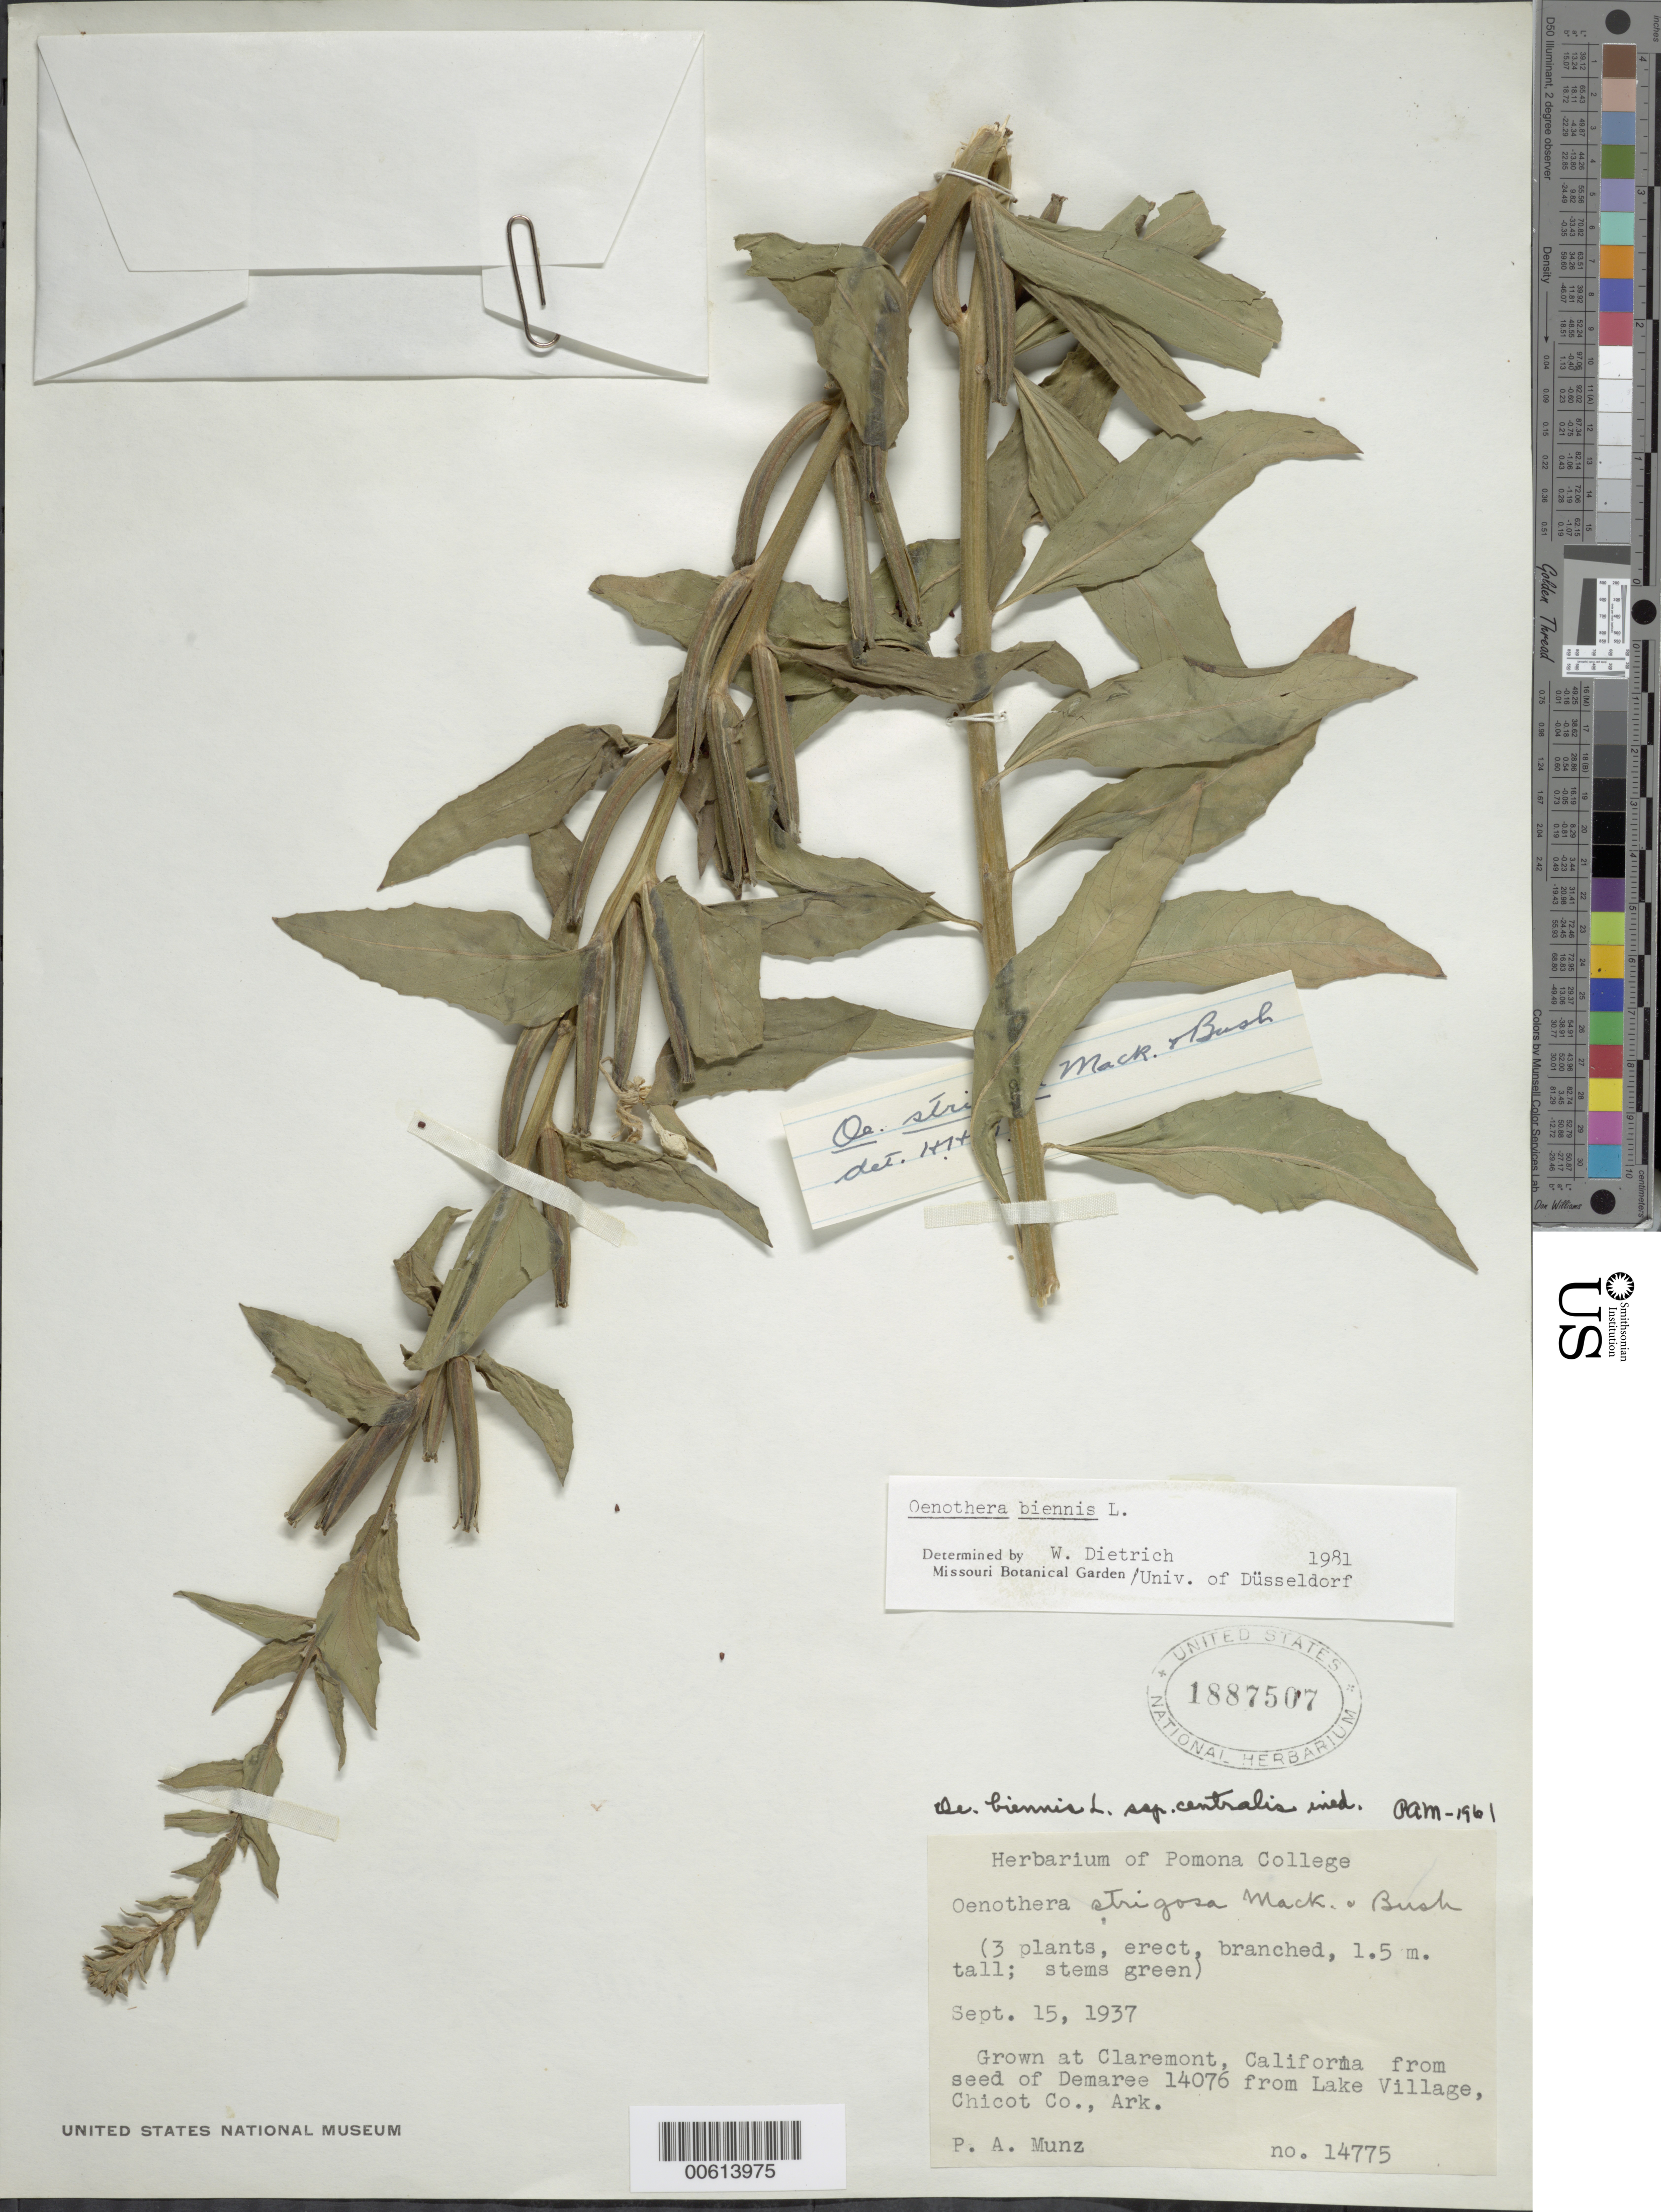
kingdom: Plantae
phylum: Tracheophyta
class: Magnoliopsida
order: Myrtales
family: Onagraceae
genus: Oenothera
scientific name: Oenothera biennis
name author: L.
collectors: P. A. Munz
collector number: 14775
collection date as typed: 15 Sep 1937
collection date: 1937-09-15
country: United States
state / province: California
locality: Claremont, Pomona College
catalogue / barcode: US 1887507